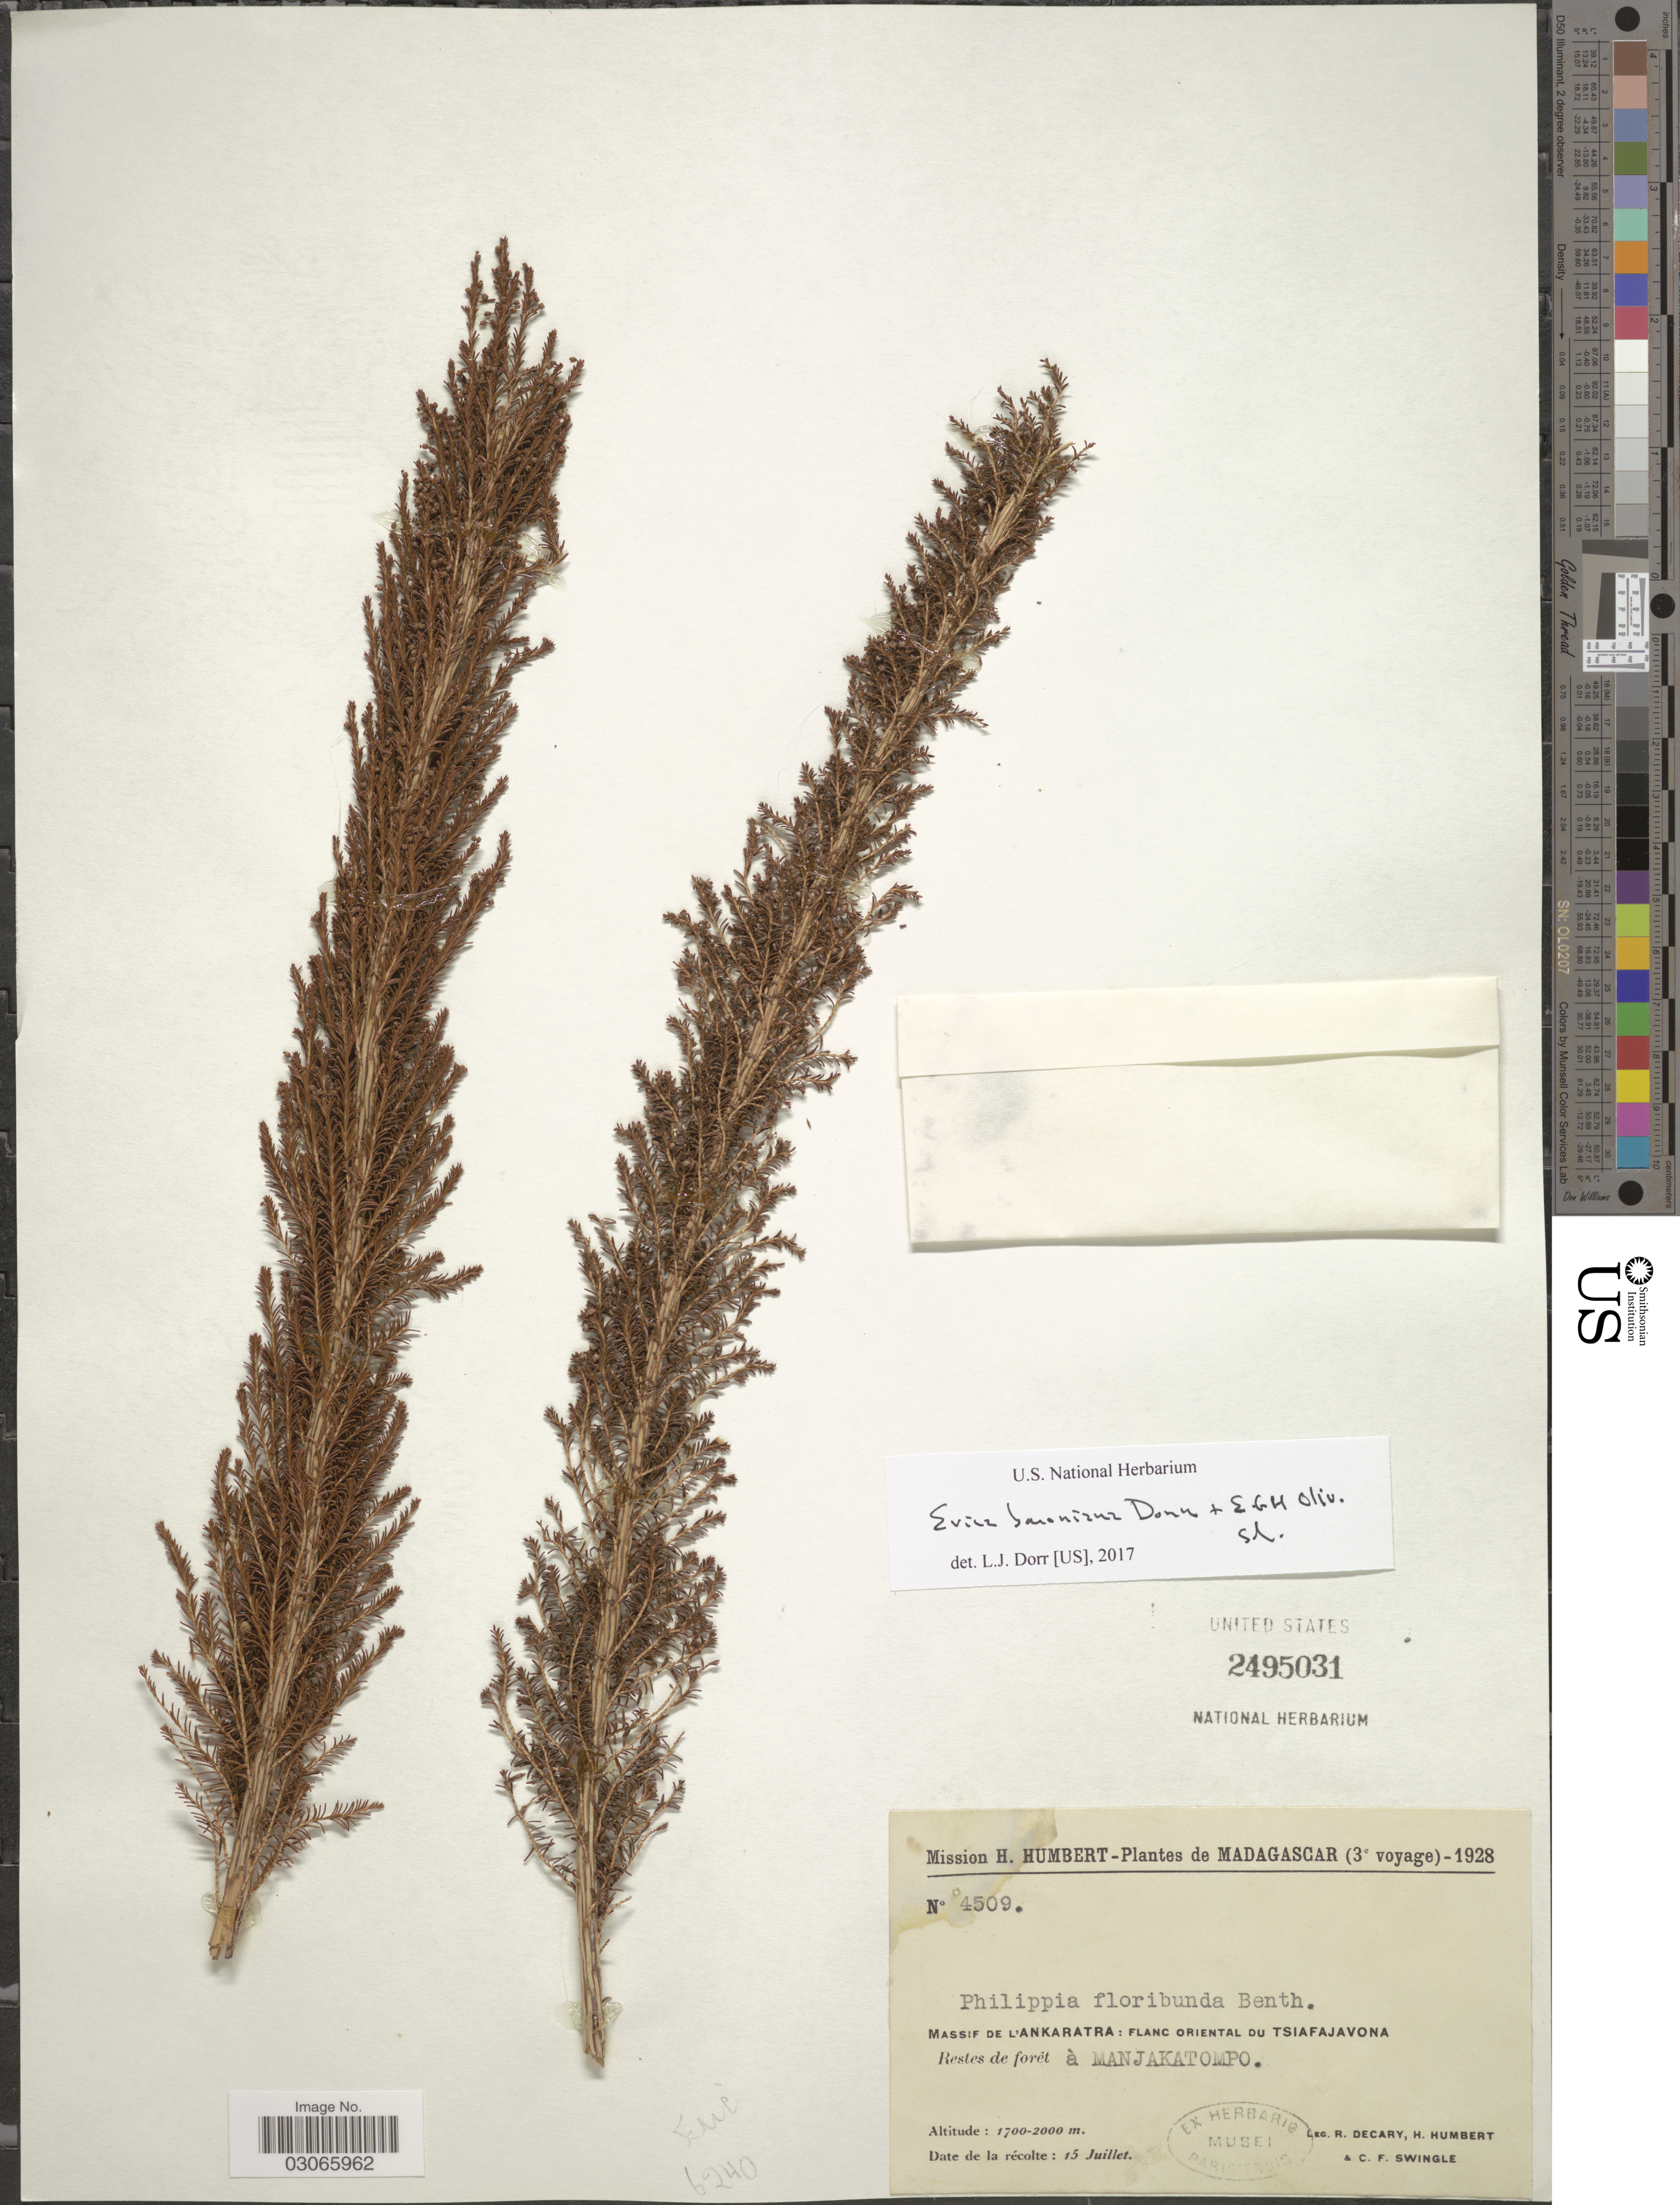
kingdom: Plantae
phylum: Tracheophyta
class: Magnoliopsida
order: Ericales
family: Ericaceae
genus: Erica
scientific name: Erica baroniana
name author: Dorr & E.G.H. Oliv.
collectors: R. Decary, H. Humbert & C. Swingle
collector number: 4509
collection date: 1928-07-15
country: Madagascar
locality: Massif de l'Ankaratra: Flanc oriental du Tsiafajavona. Restes de forêt à Manjakatompo.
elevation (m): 1700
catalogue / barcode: US 2495031